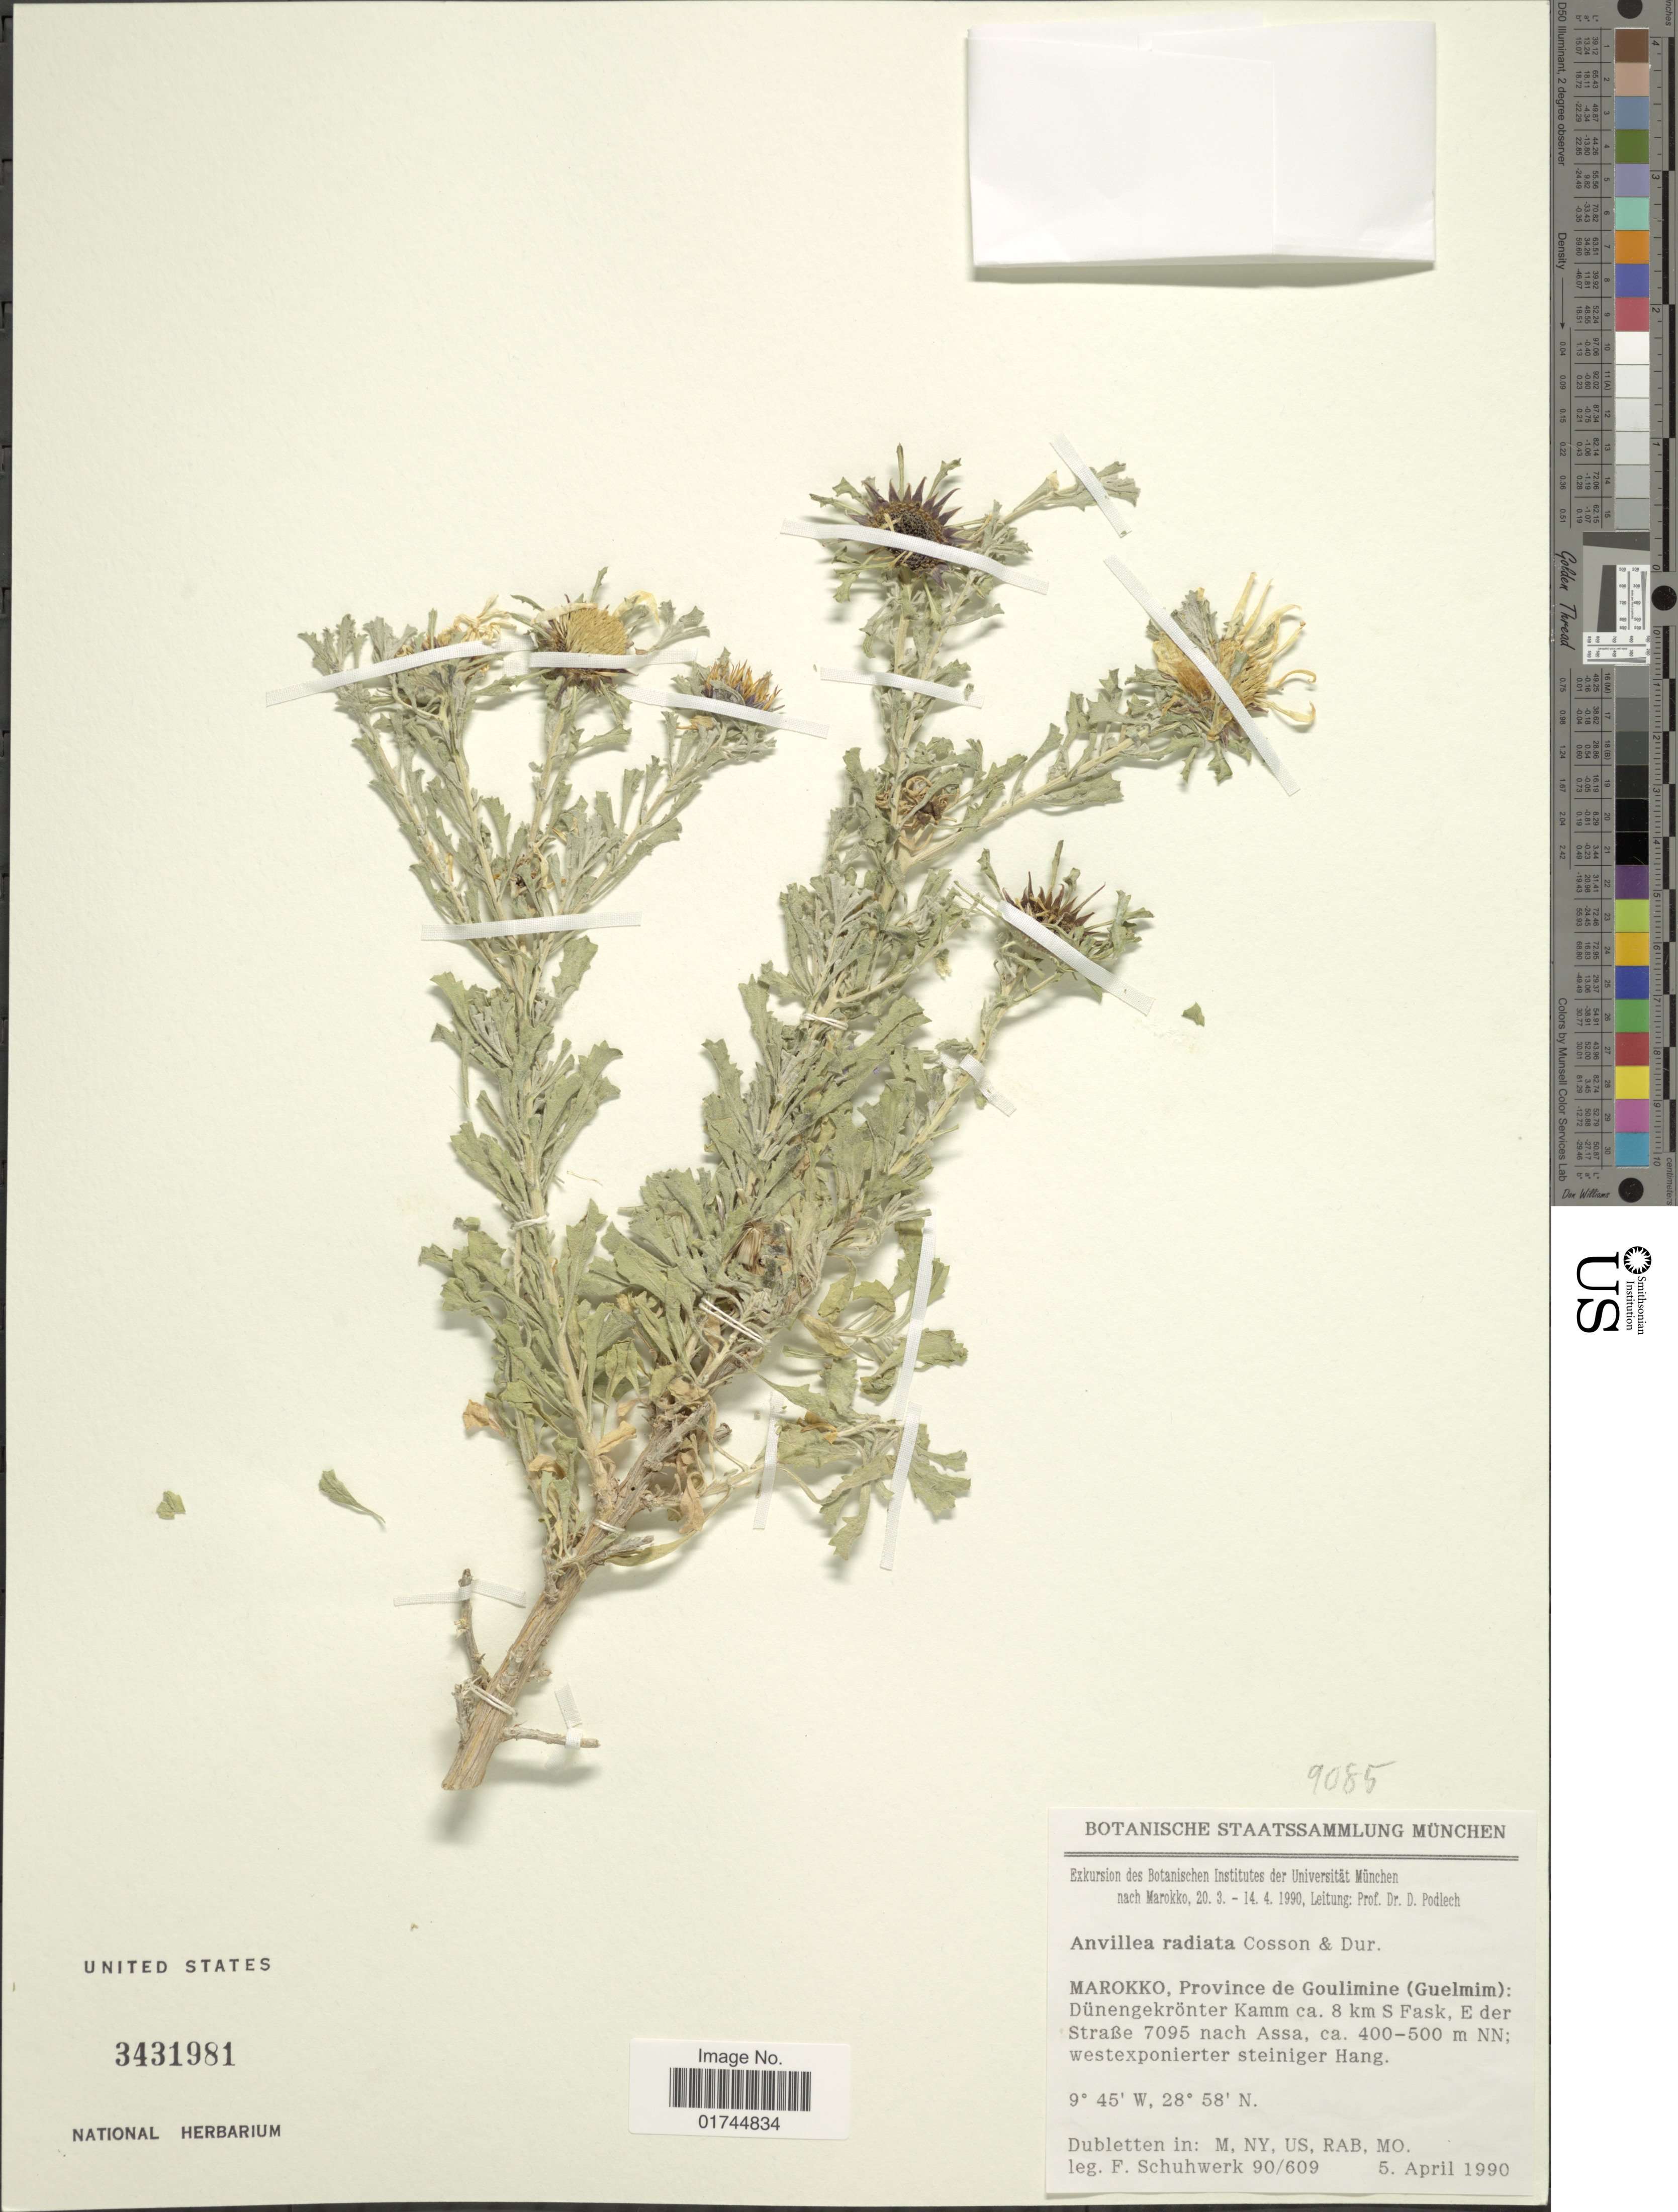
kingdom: Plantae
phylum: Tracheophyta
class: Magnoliopsida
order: Asterales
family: Asteraceae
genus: Anvillea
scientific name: Anvillea radiata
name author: Coss. & Durieu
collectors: Schuhwerk, F.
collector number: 90/609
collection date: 1990-04-05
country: Morocco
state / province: Guelmim-Es Smara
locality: Province de Goulimine (Guelmin): Dunengekronter Kamm ca. 8 km S Fask, E der StraBe 7095 nach Assa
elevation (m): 400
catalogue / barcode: US 3431981